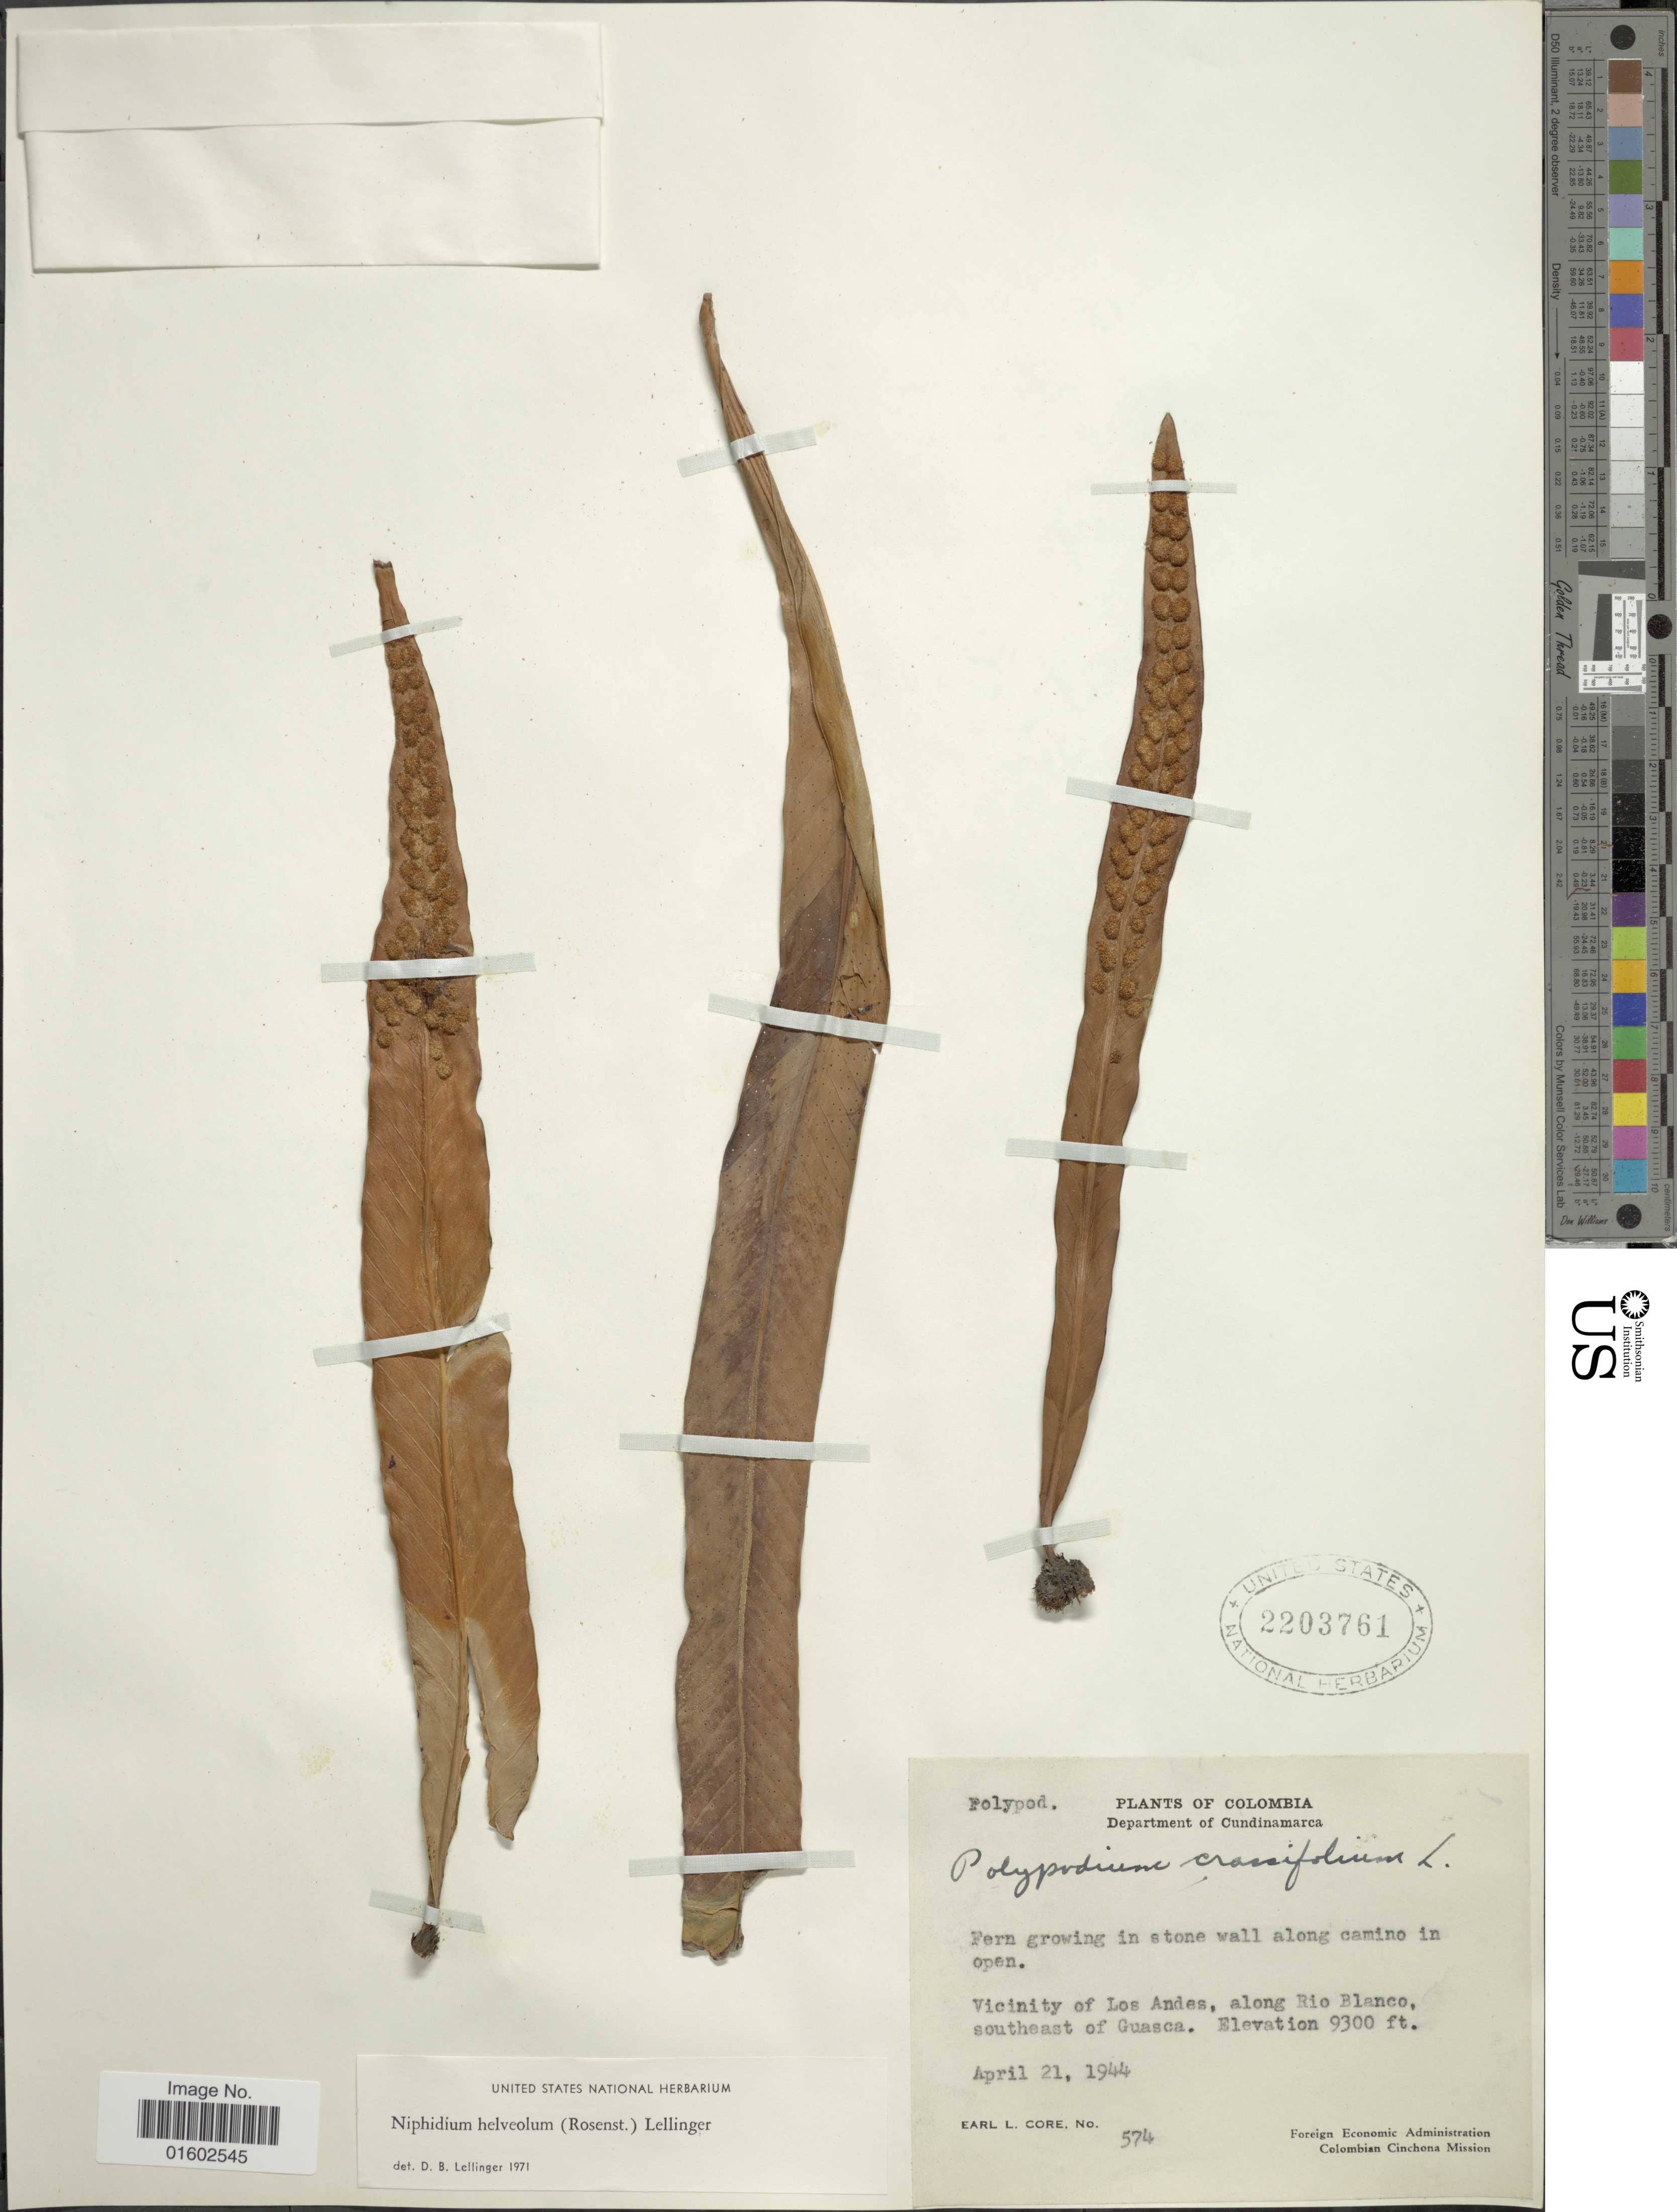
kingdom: Plantae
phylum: Tracheophyta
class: Polypodiopsida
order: Polypodiales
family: Polypodiaceae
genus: Niphidium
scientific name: Niphidium mortonianum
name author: Lellinger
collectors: E. L. Core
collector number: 574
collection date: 1944-04-21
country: Colombia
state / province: Cundinamarca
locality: Department of Cundinamarca, Vicinity of Los Angeles, along Rio Blanco, southeast of Guasca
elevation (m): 2835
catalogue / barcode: US 2203761